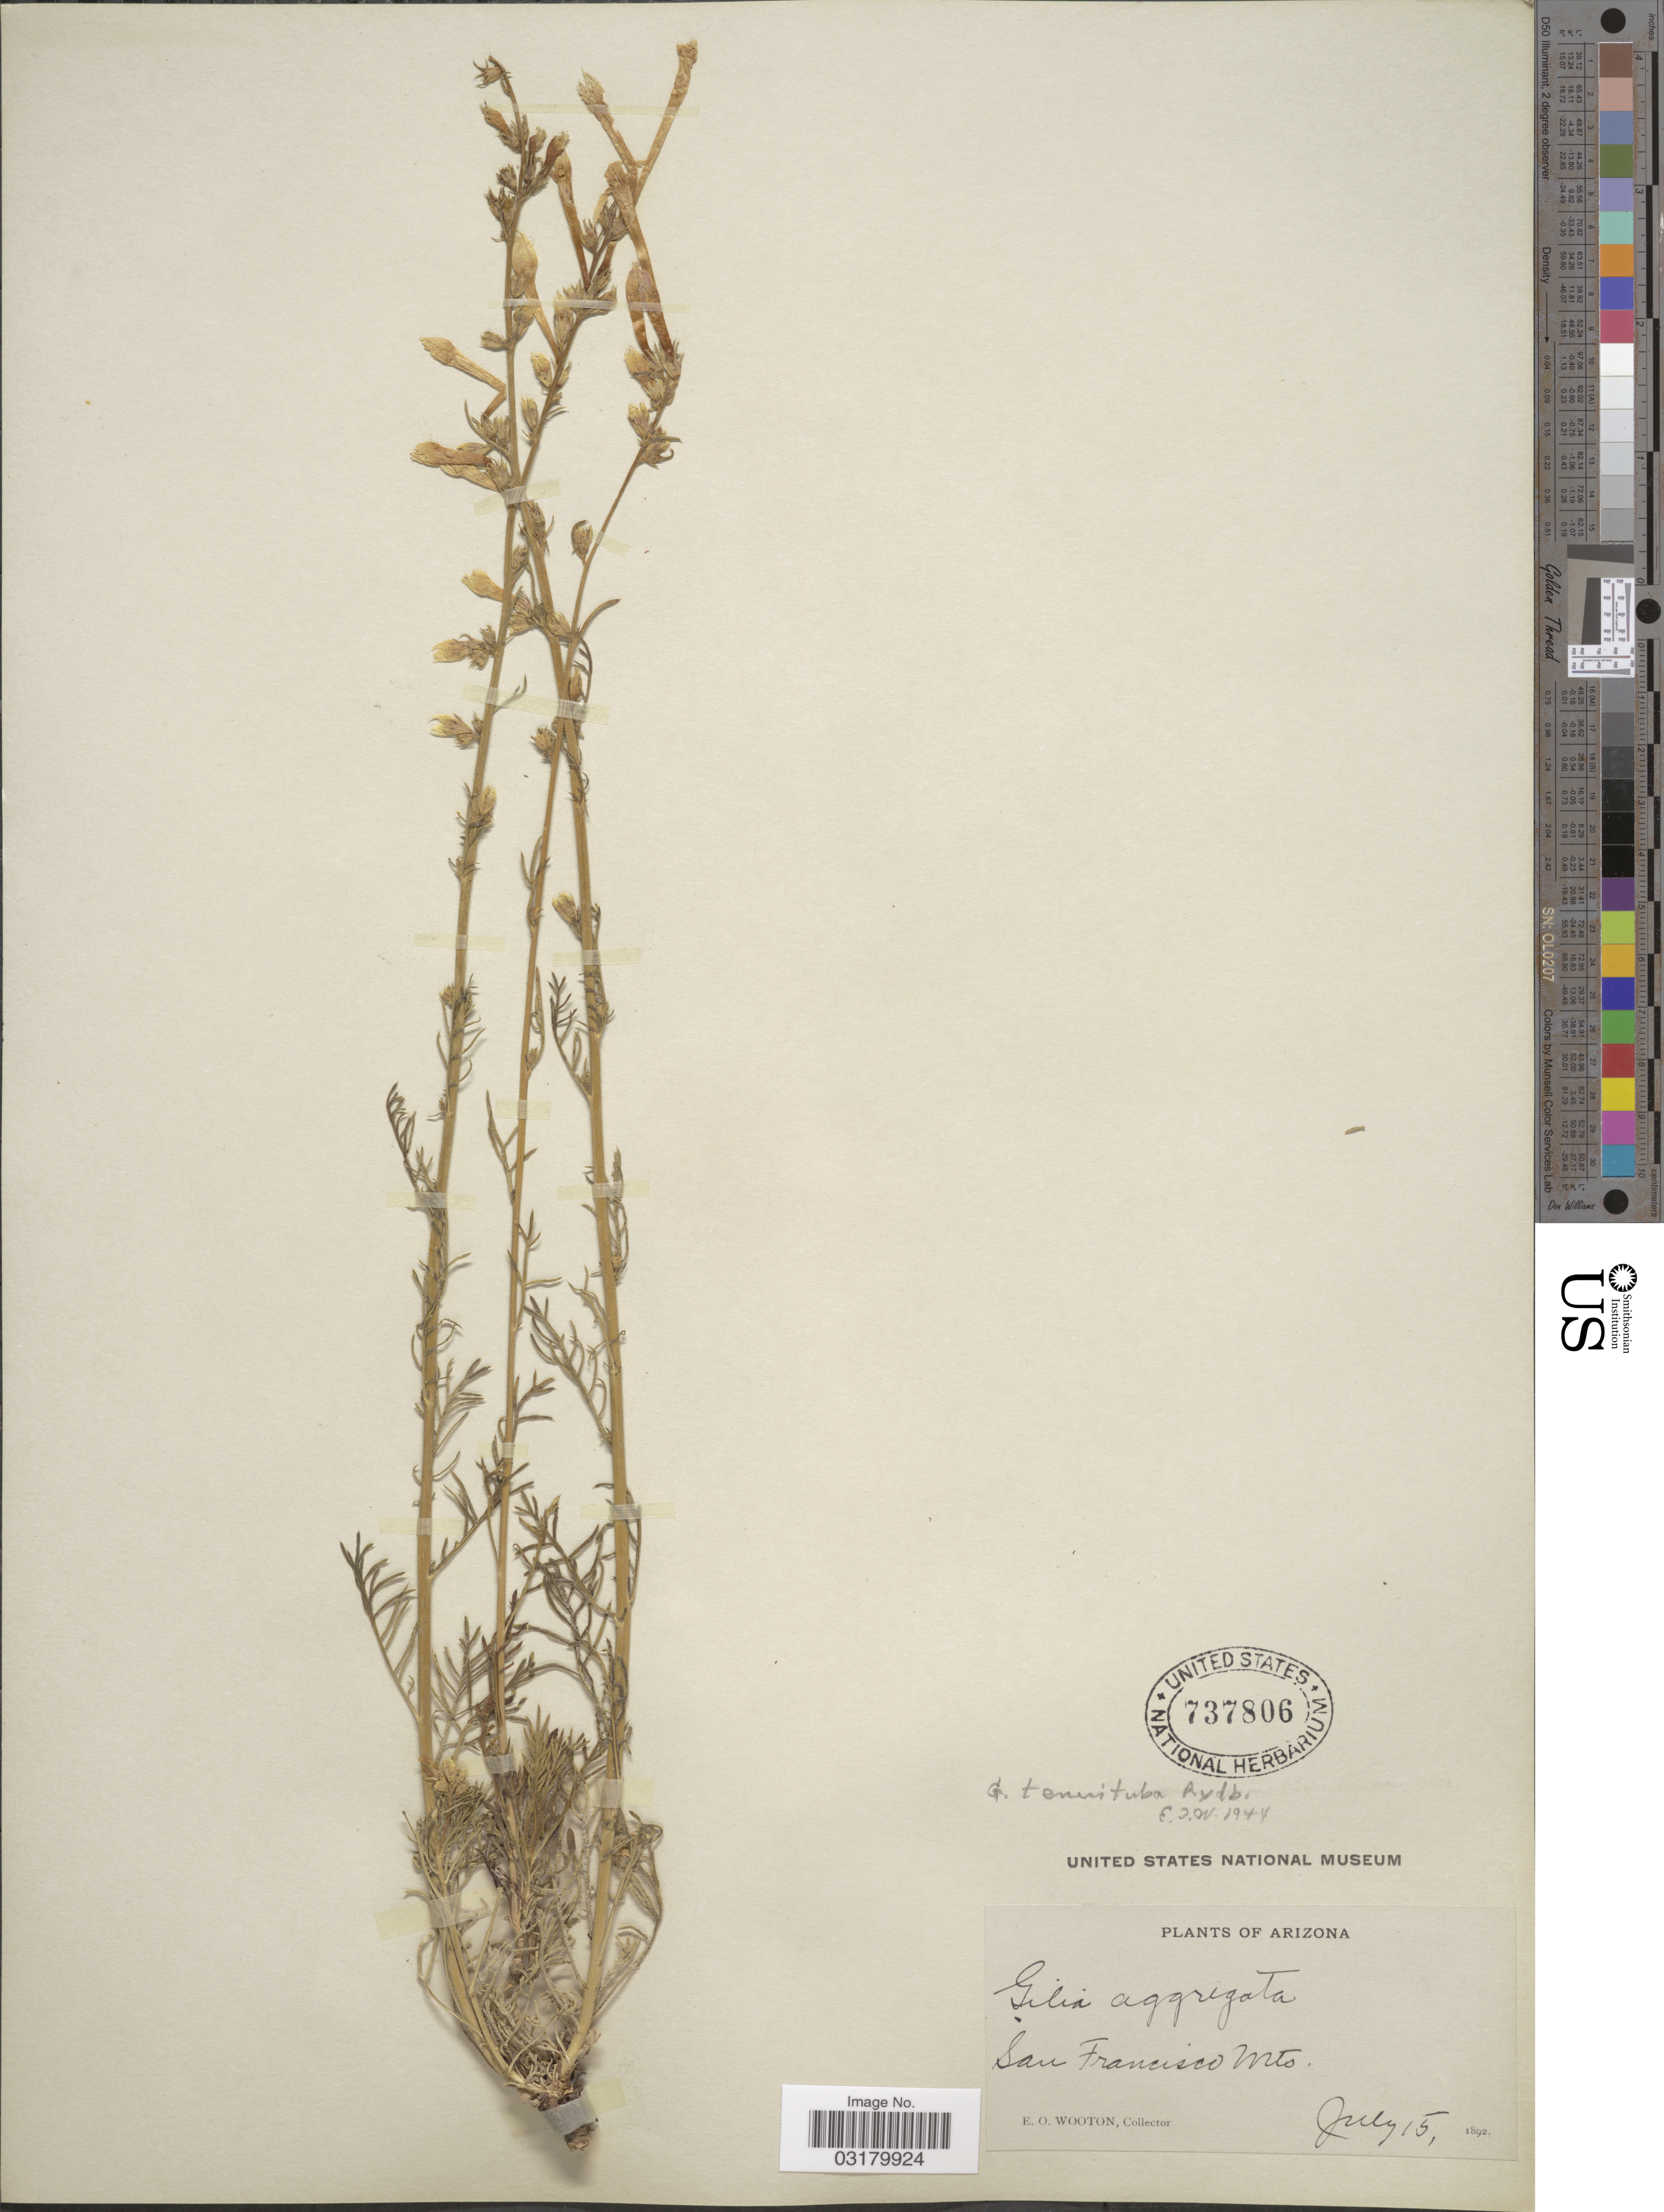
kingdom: Plantae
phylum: Tracheophyta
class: Magnoliopsida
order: Ericales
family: Polemoniaceae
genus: Ipomopsis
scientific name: Ipomopsis tenuituba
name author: (Rydb.) V.E. Grant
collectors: E. O. Wooton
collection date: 1892-07-15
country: United States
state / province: Arizona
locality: San Francisco Mts.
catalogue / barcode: US 737806